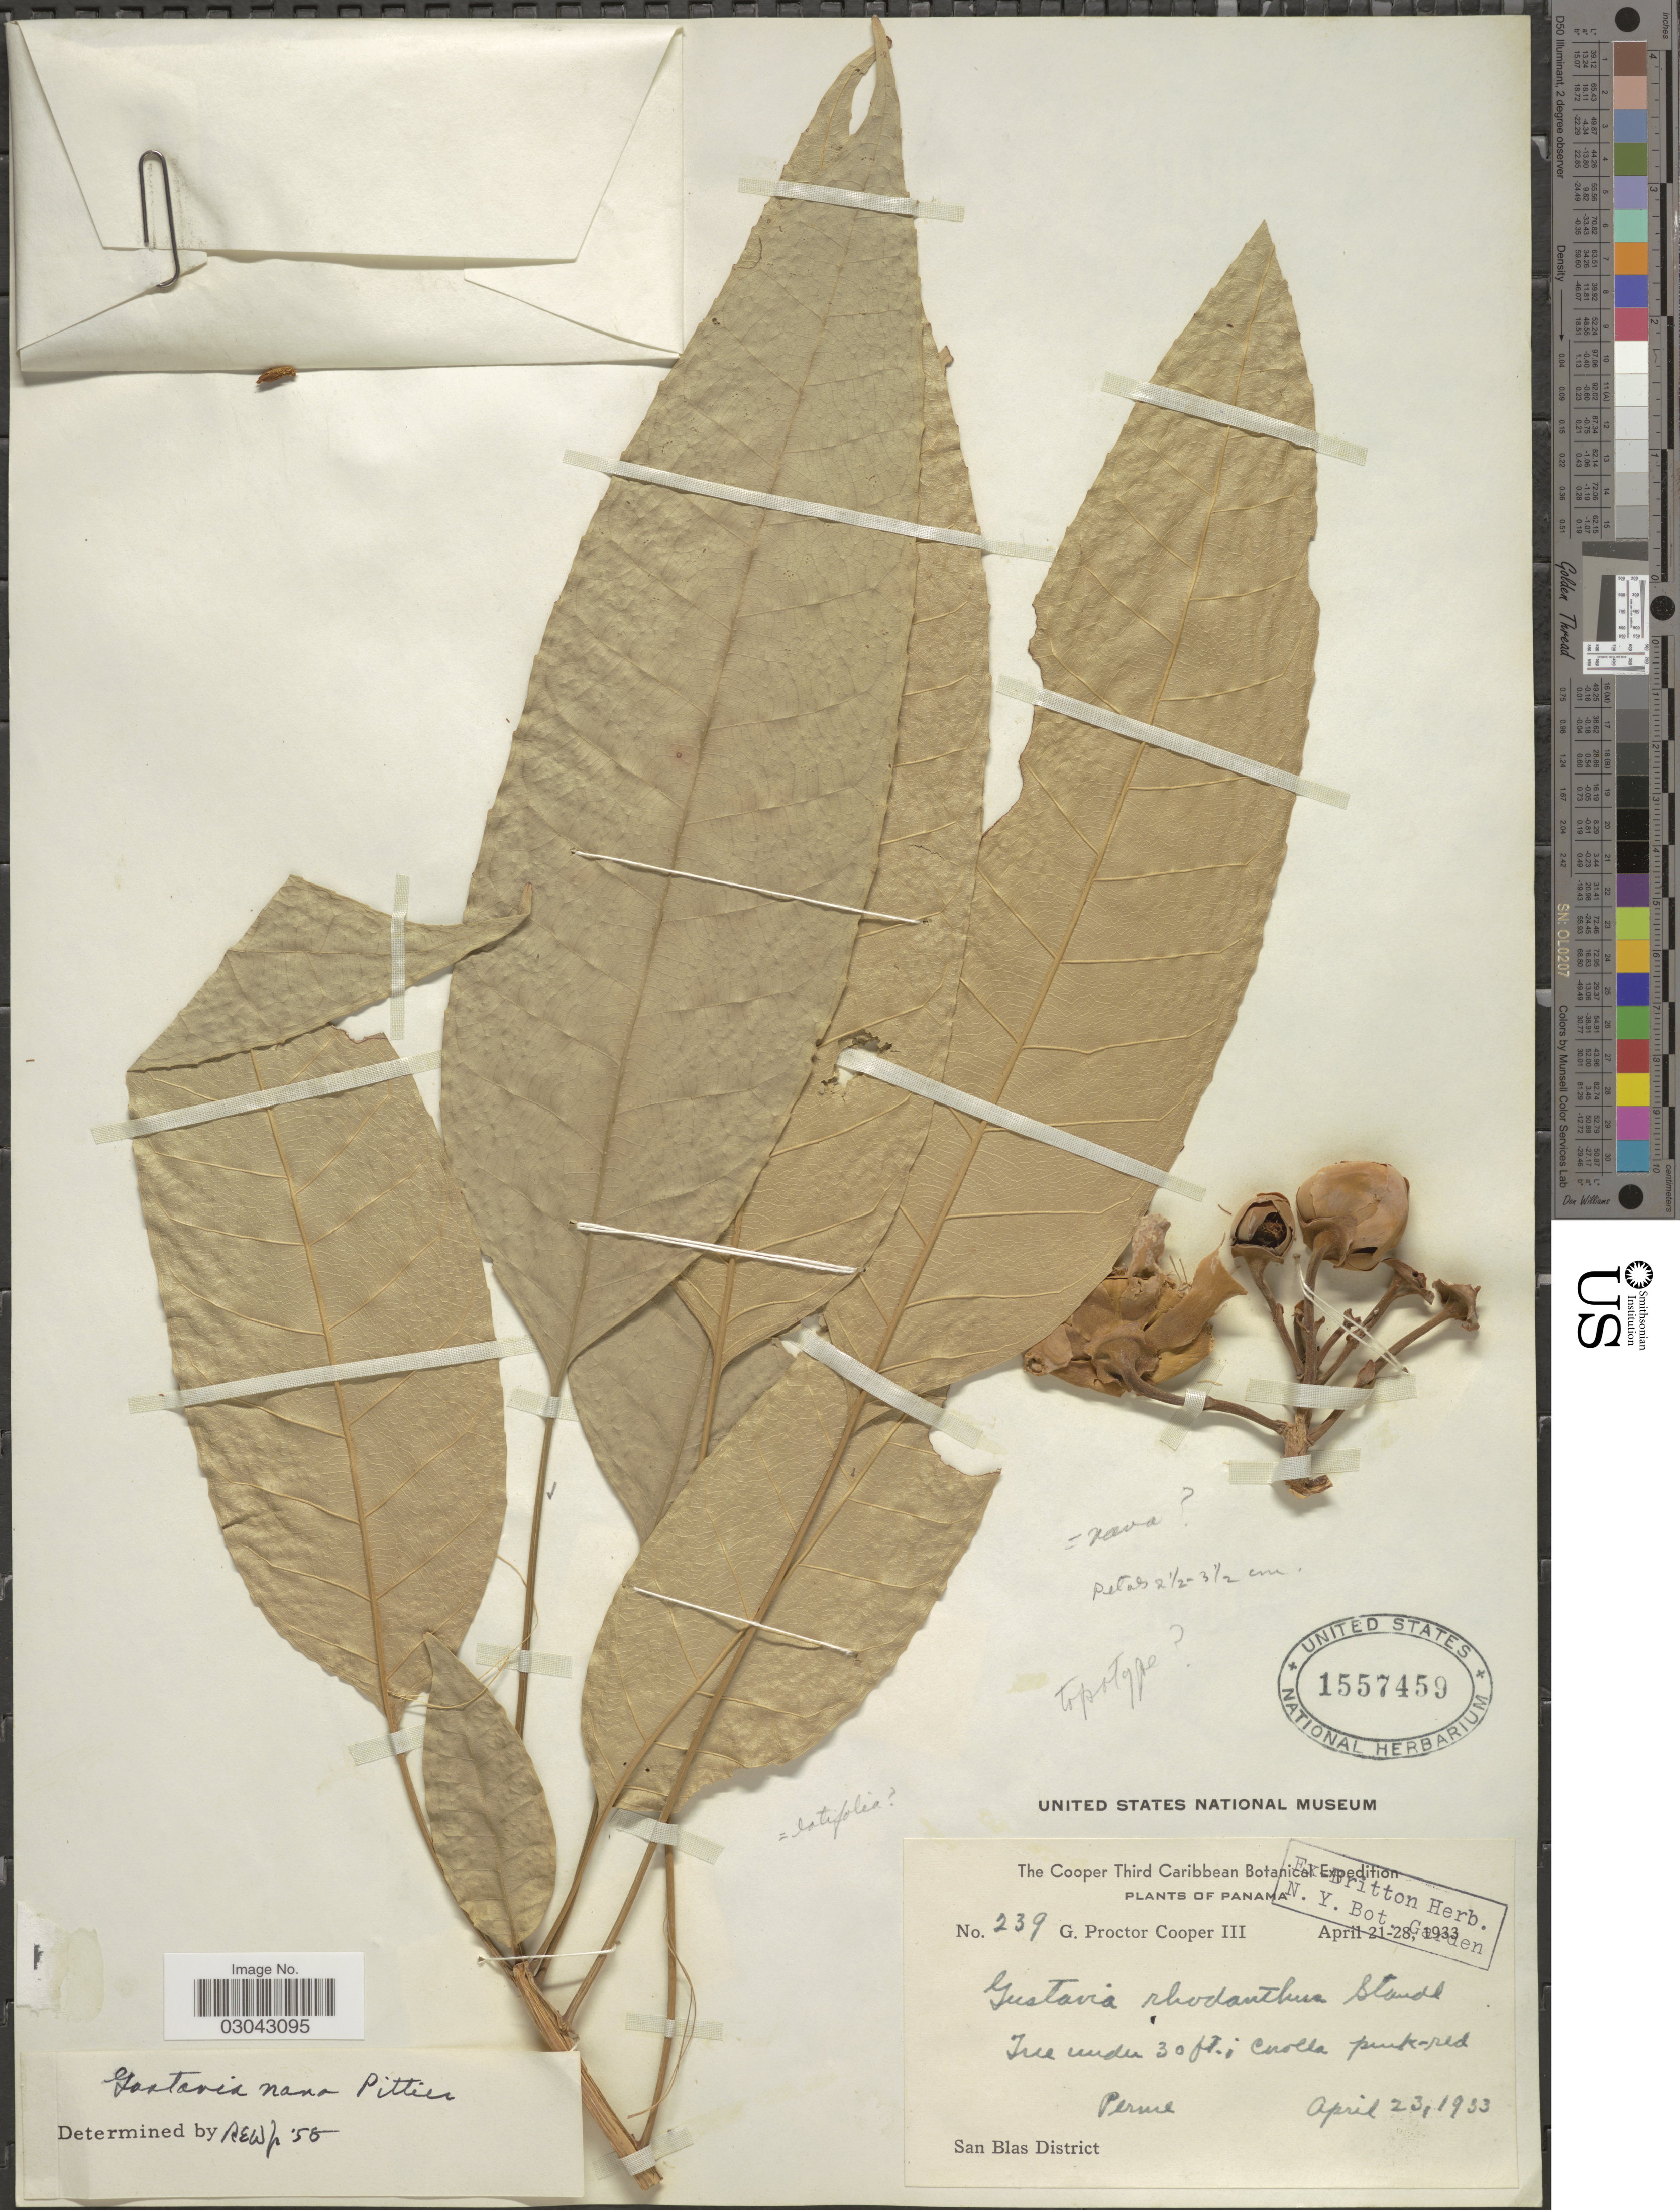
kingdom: Plantae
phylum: Tracheophyta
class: Magnoliopsida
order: Ericales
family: Lecythidaceae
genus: Gustavia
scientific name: Gustavia nana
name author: Pittier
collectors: G. Cooper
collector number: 239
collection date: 1933-04-23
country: Panama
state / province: Kuna Yala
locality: San Blas District.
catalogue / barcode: US 1557459